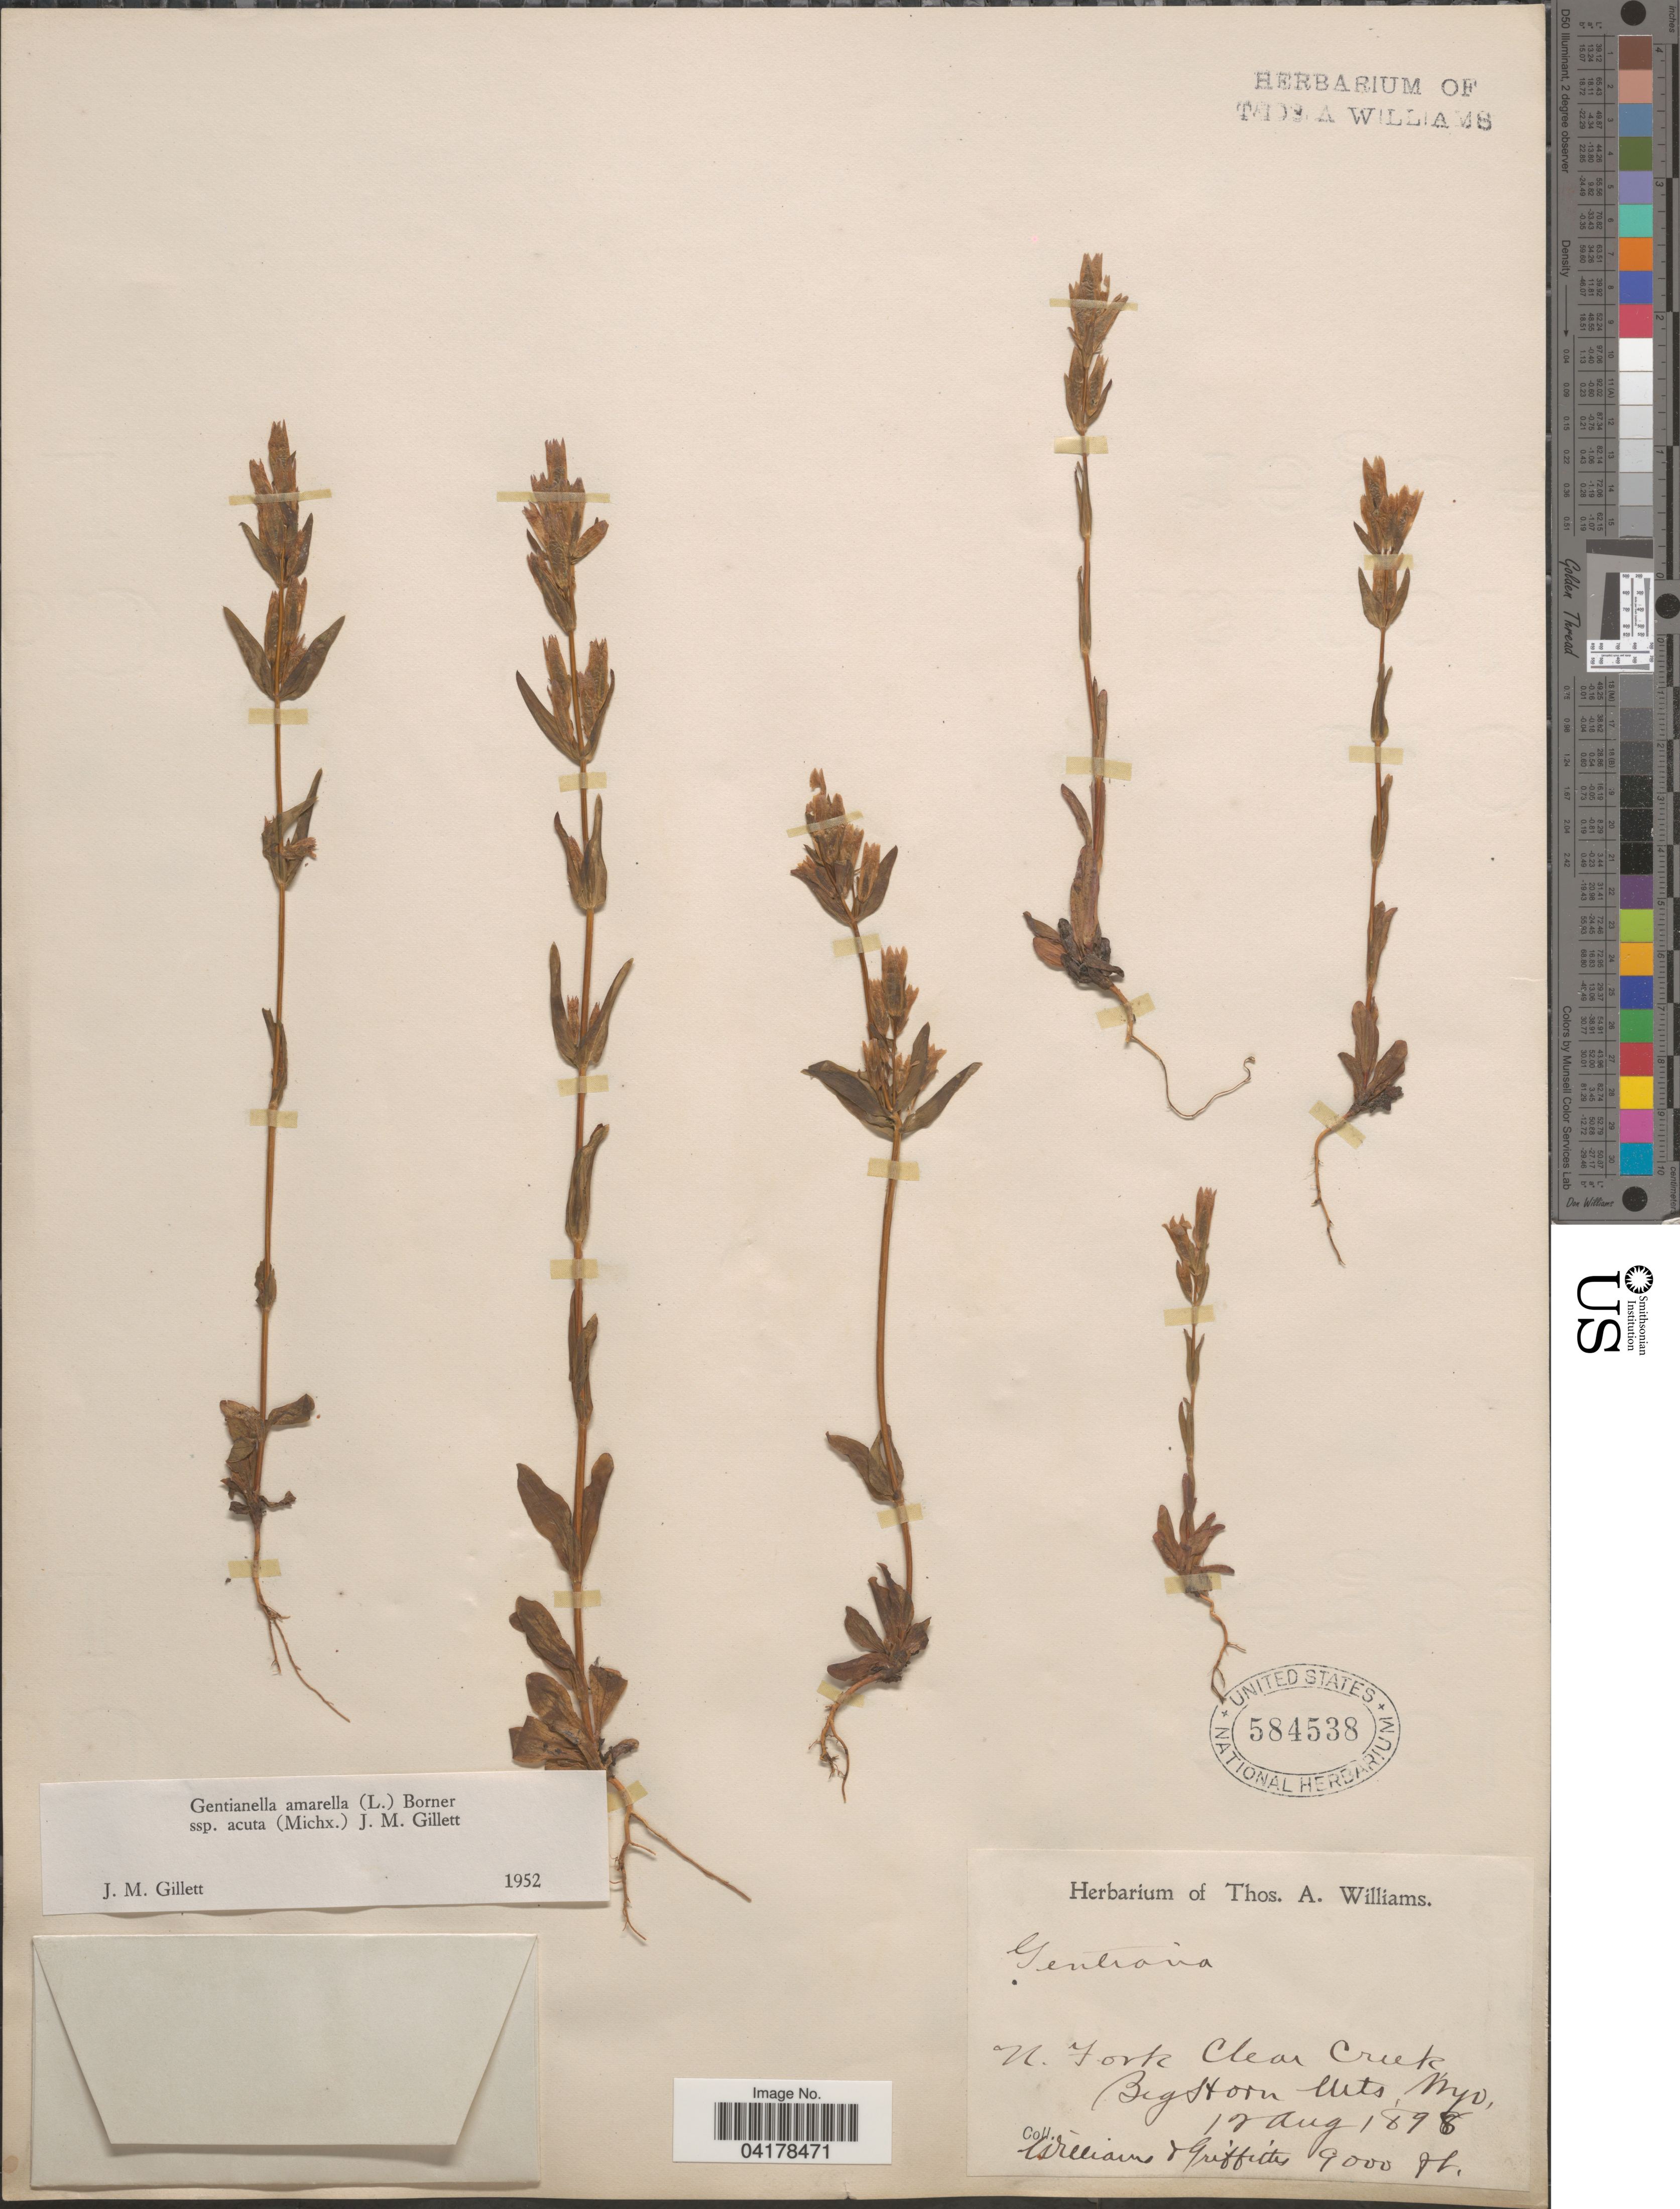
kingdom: Plantae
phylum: Tracheophyta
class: Magnoliopsida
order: Gentianales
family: Gentianaceae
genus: Gentianella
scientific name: Gentianella amarella subsp. acuta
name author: (Michx.) J.M. Gillett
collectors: T. A. Williams & -. Griffith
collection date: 1898-08-12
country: United States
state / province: Wyoming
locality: N. Fork Clear Creek. BigHorn Mts.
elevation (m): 2743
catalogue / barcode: US 584538